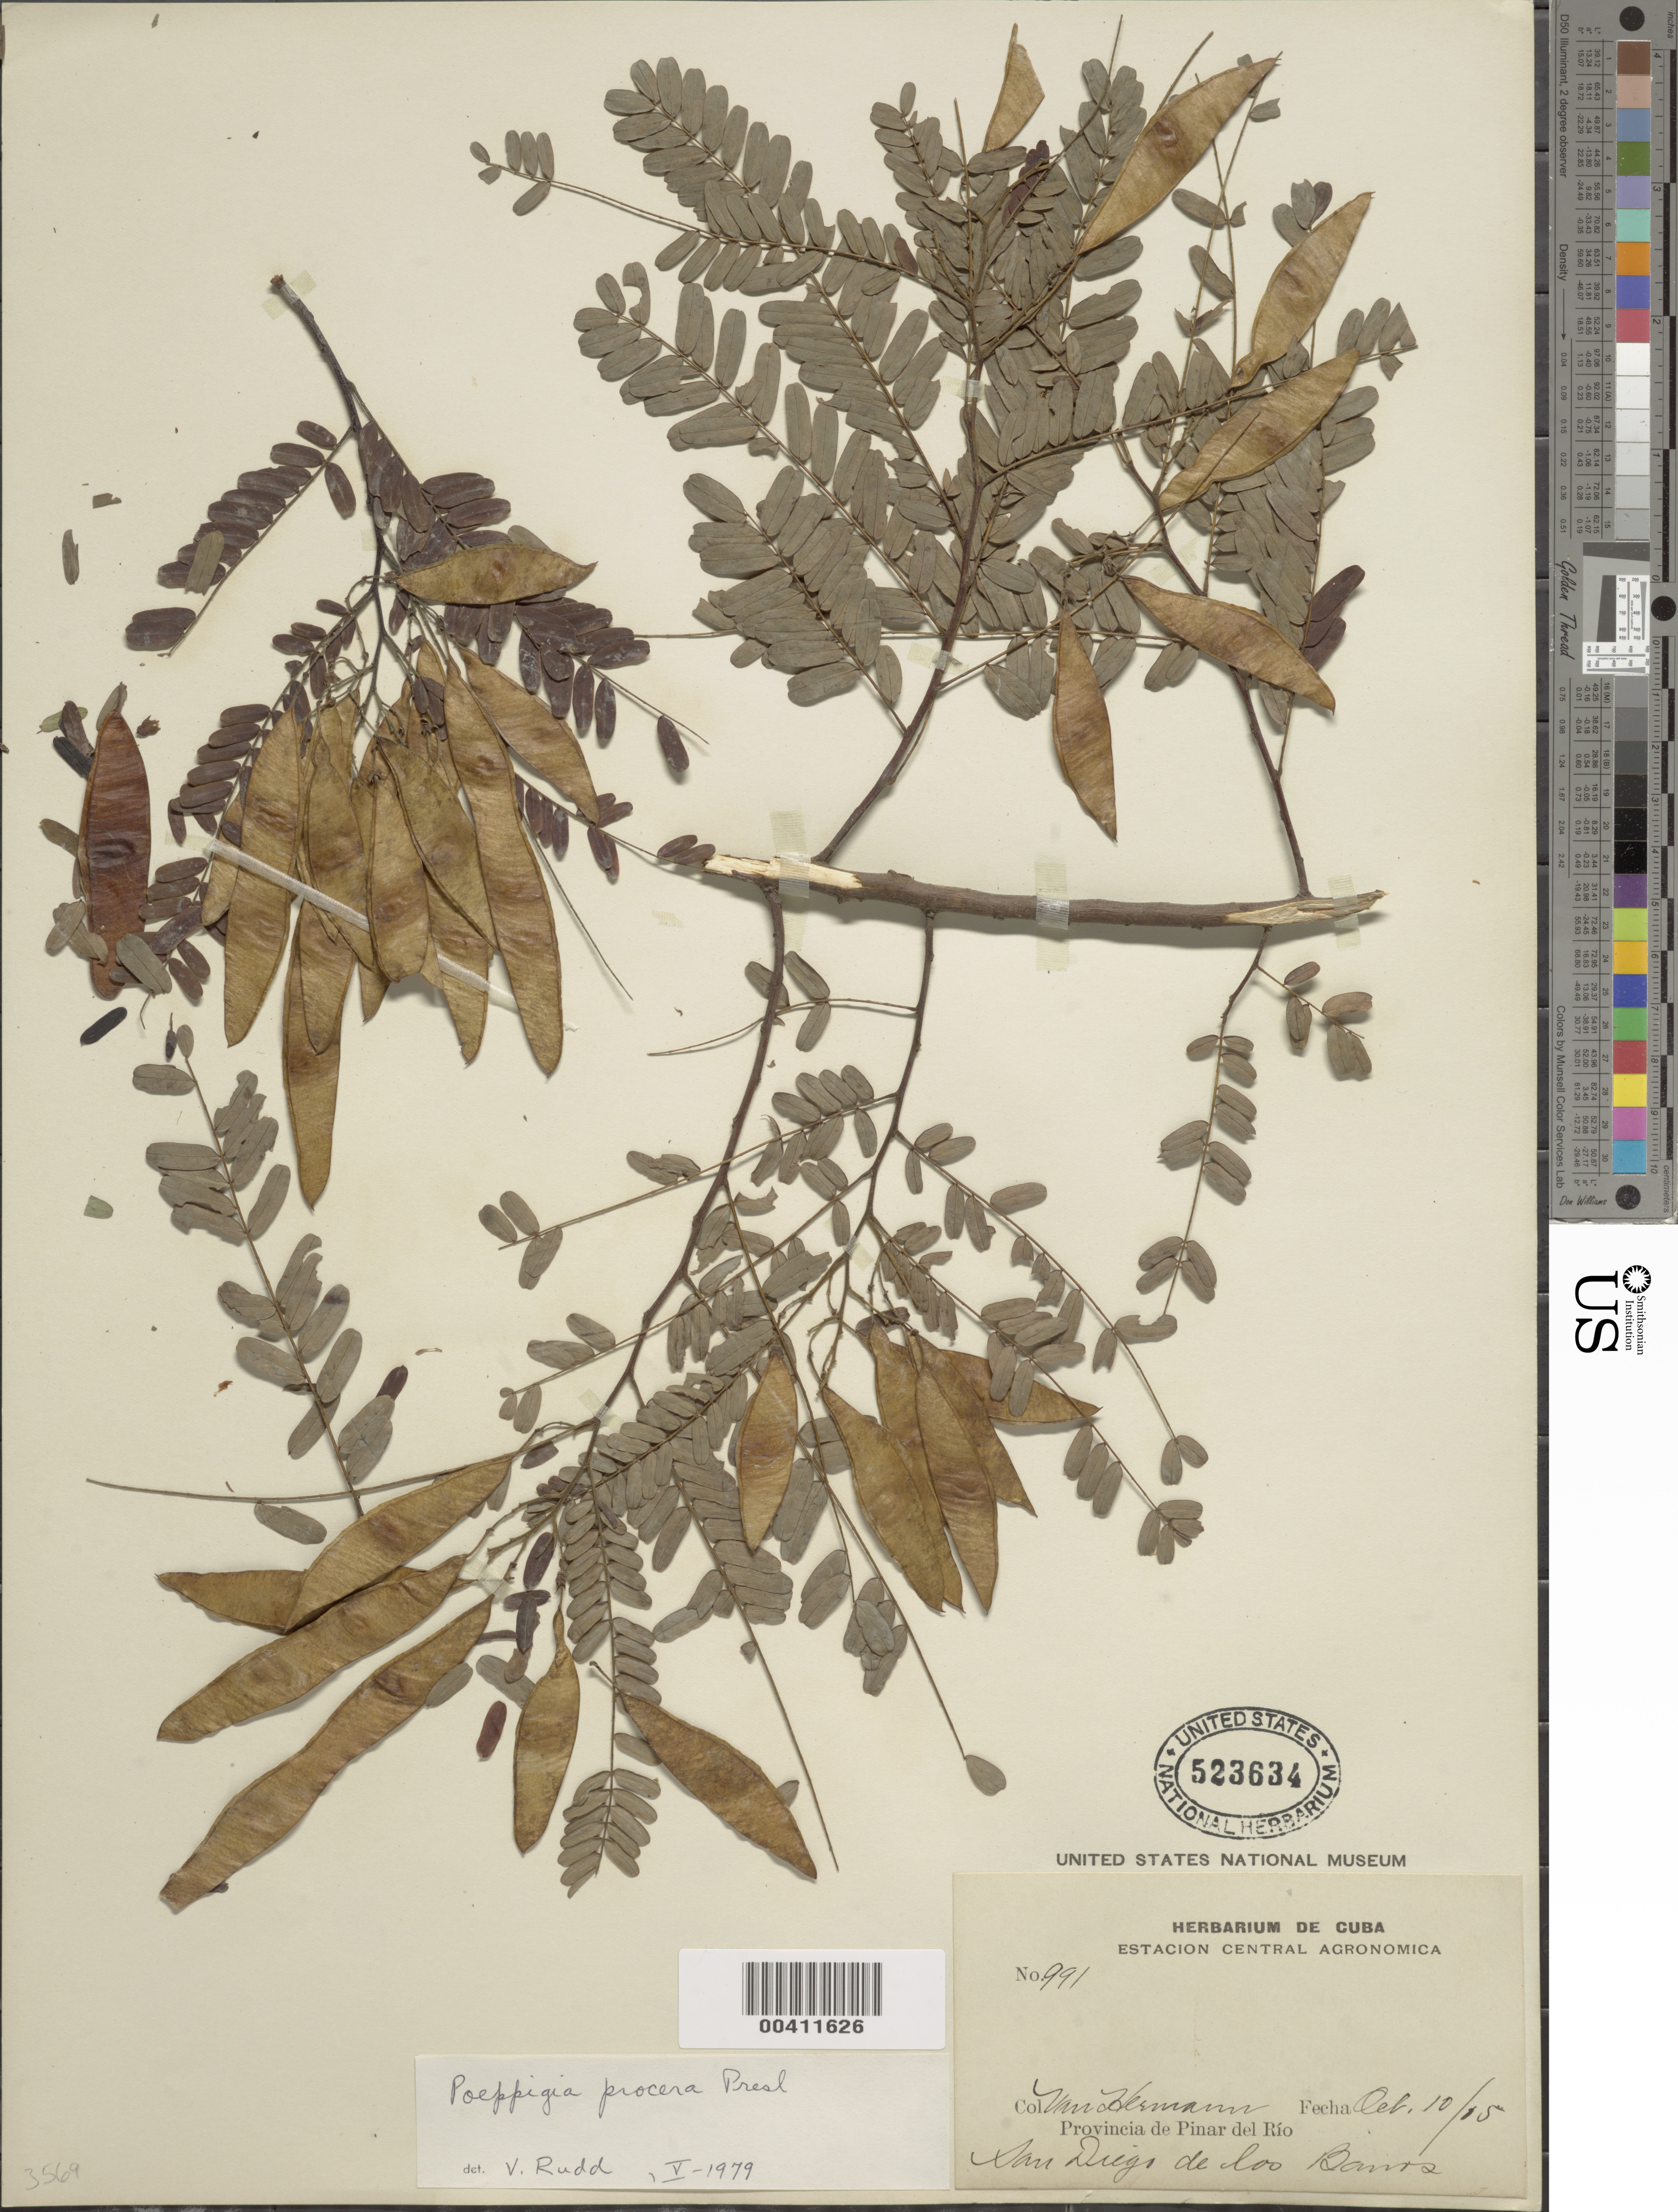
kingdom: Plantae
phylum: Tracheophyta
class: Magnoliopsida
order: Fabales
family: Fabaceae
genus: Poeppigia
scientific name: Poeppigia procera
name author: C. Presl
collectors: H. A. Van Hermann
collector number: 991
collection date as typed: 10 Oct 1915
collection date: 1915-10-10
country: Cuba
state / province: Pinar del Río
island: Greater Antilles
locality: San diego de los barros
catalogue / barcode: US 523634